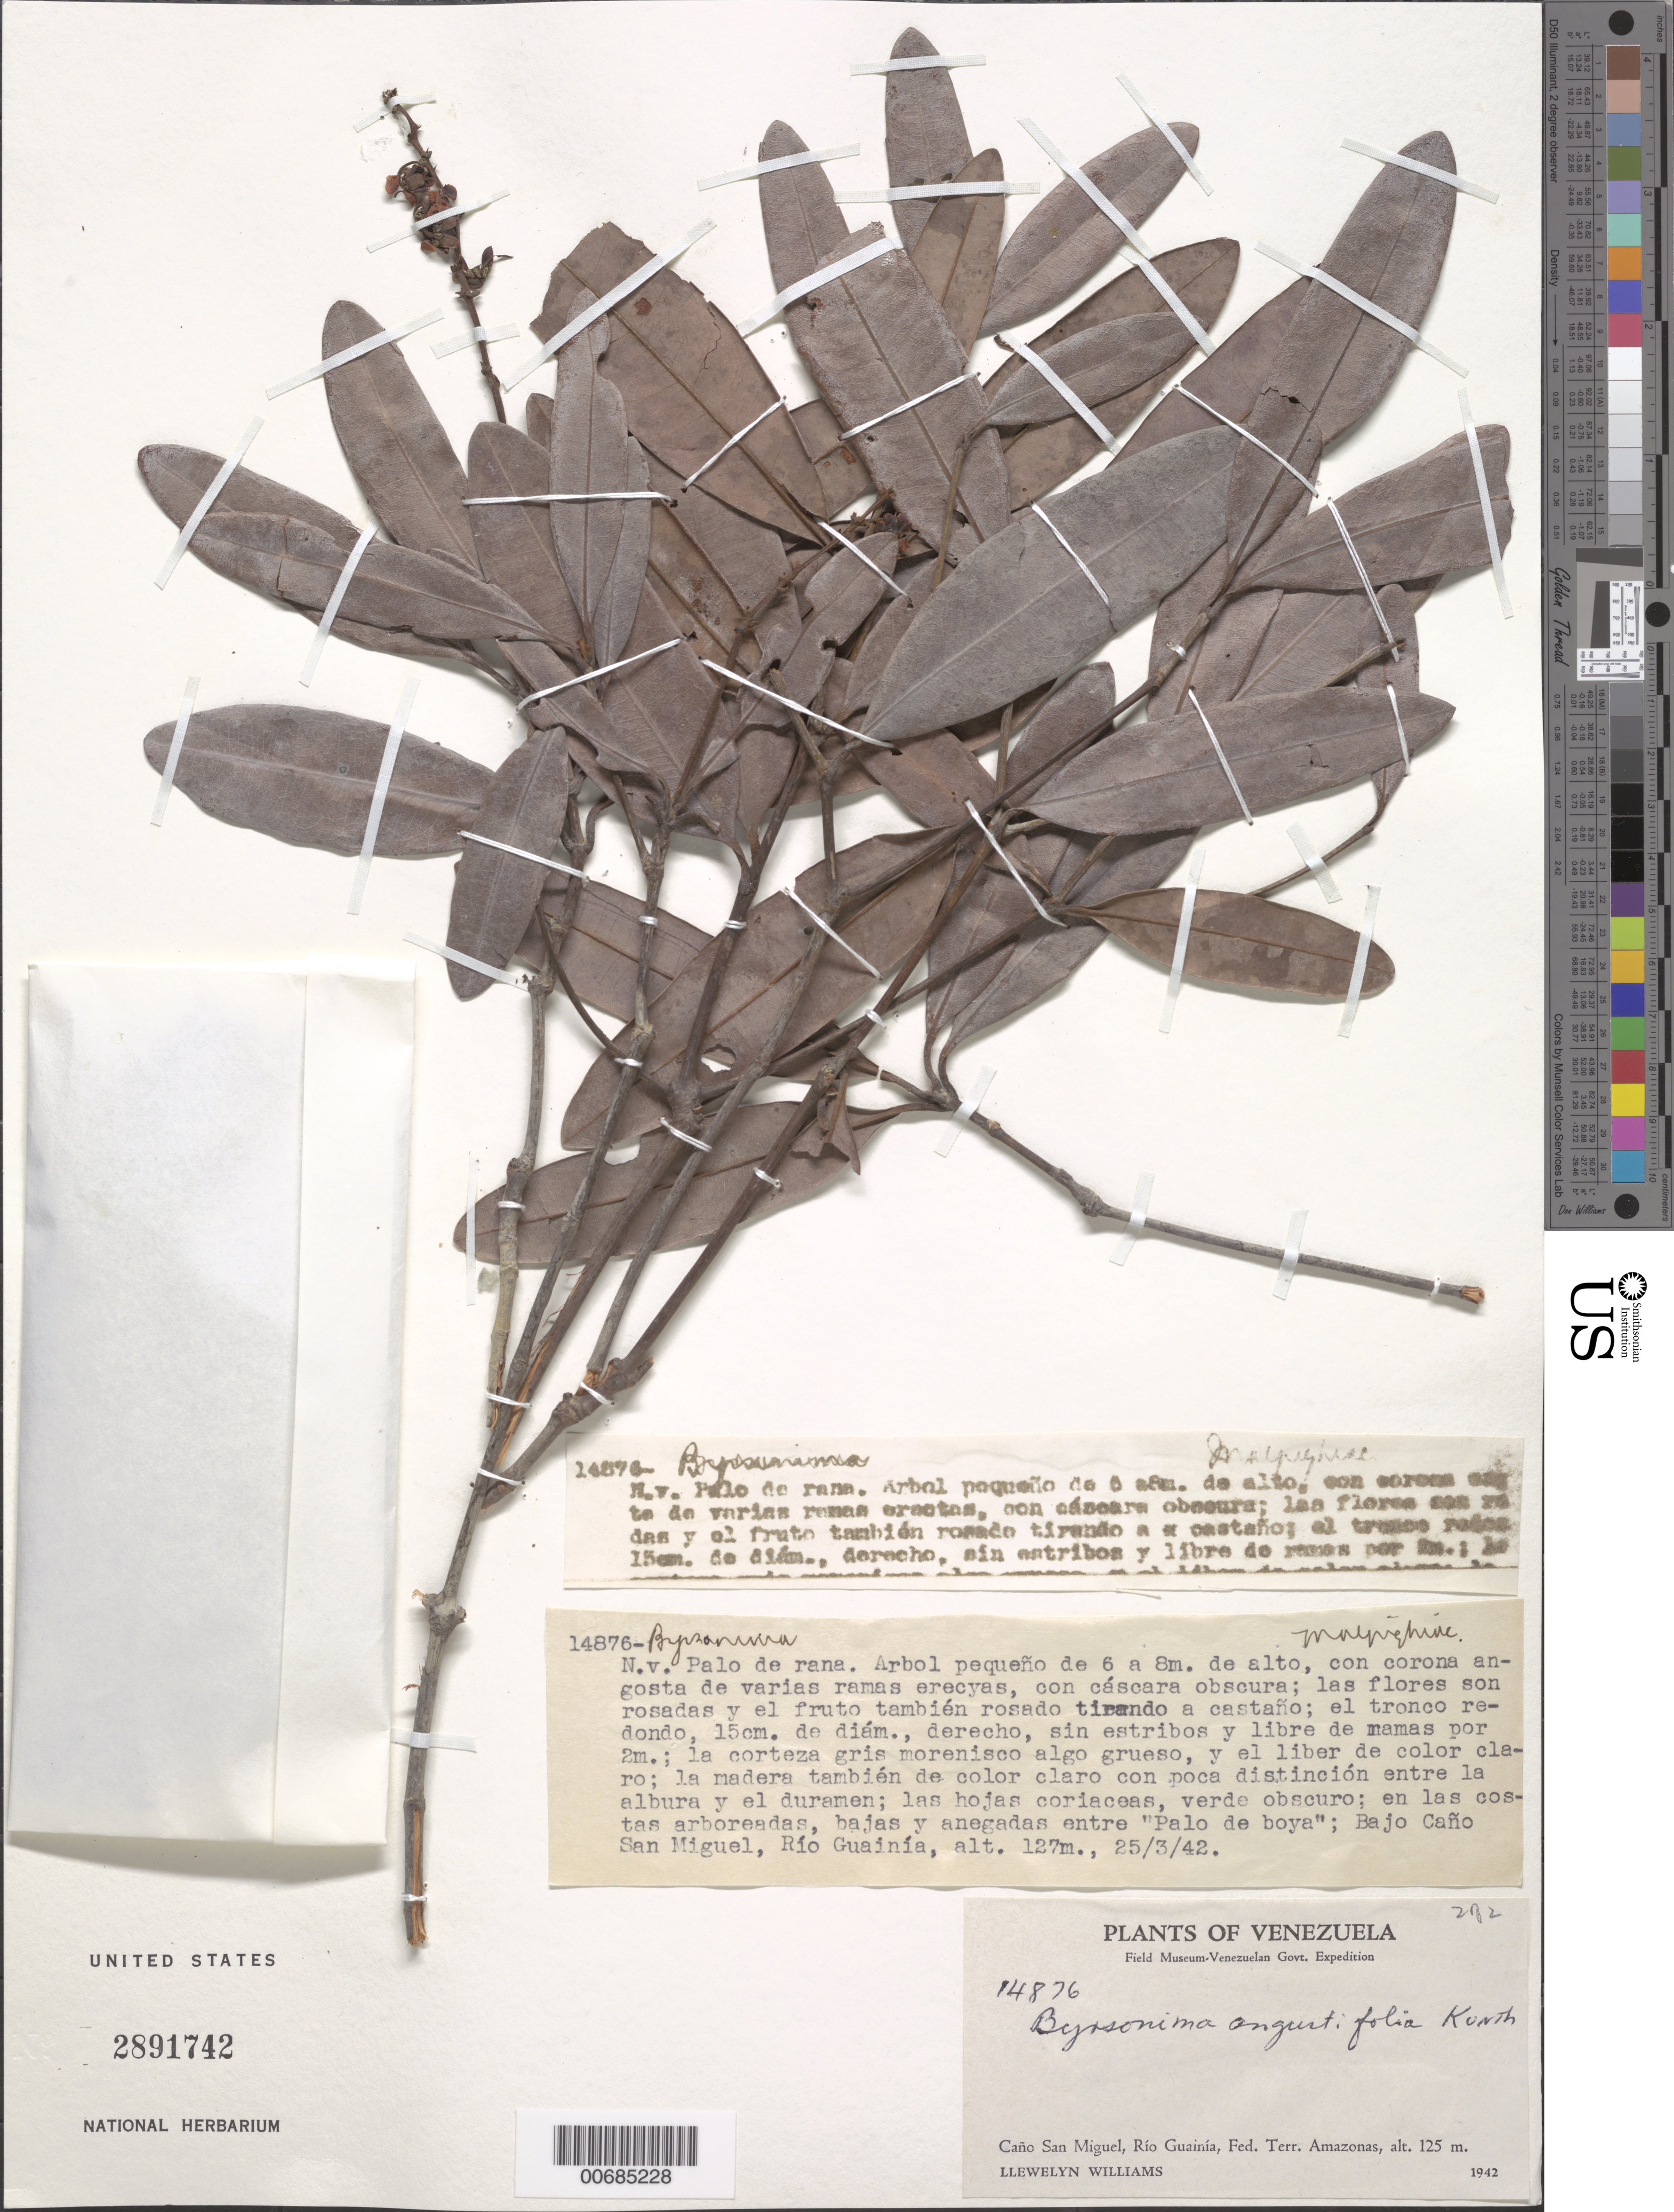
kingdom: Plantae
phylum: Tracheophyta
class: Magnoliopsida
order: Malpighiales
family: Malpighiaceae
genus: Byrsonima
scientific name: Byrsonima bronweniana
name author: W.R. Anderson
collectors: Ll. Williams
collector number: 14876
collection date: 1942-03-25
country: Venezuela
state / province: Amazonas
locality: En las costas arboreadas, bajas y anegadas entre "Palo de boya"; Bajo Caño San Miguel, Río Guainía. Caño San Miguel, Río Guainía, Fed. terr. Amazonas.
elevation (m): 125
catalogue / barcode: US 2891742